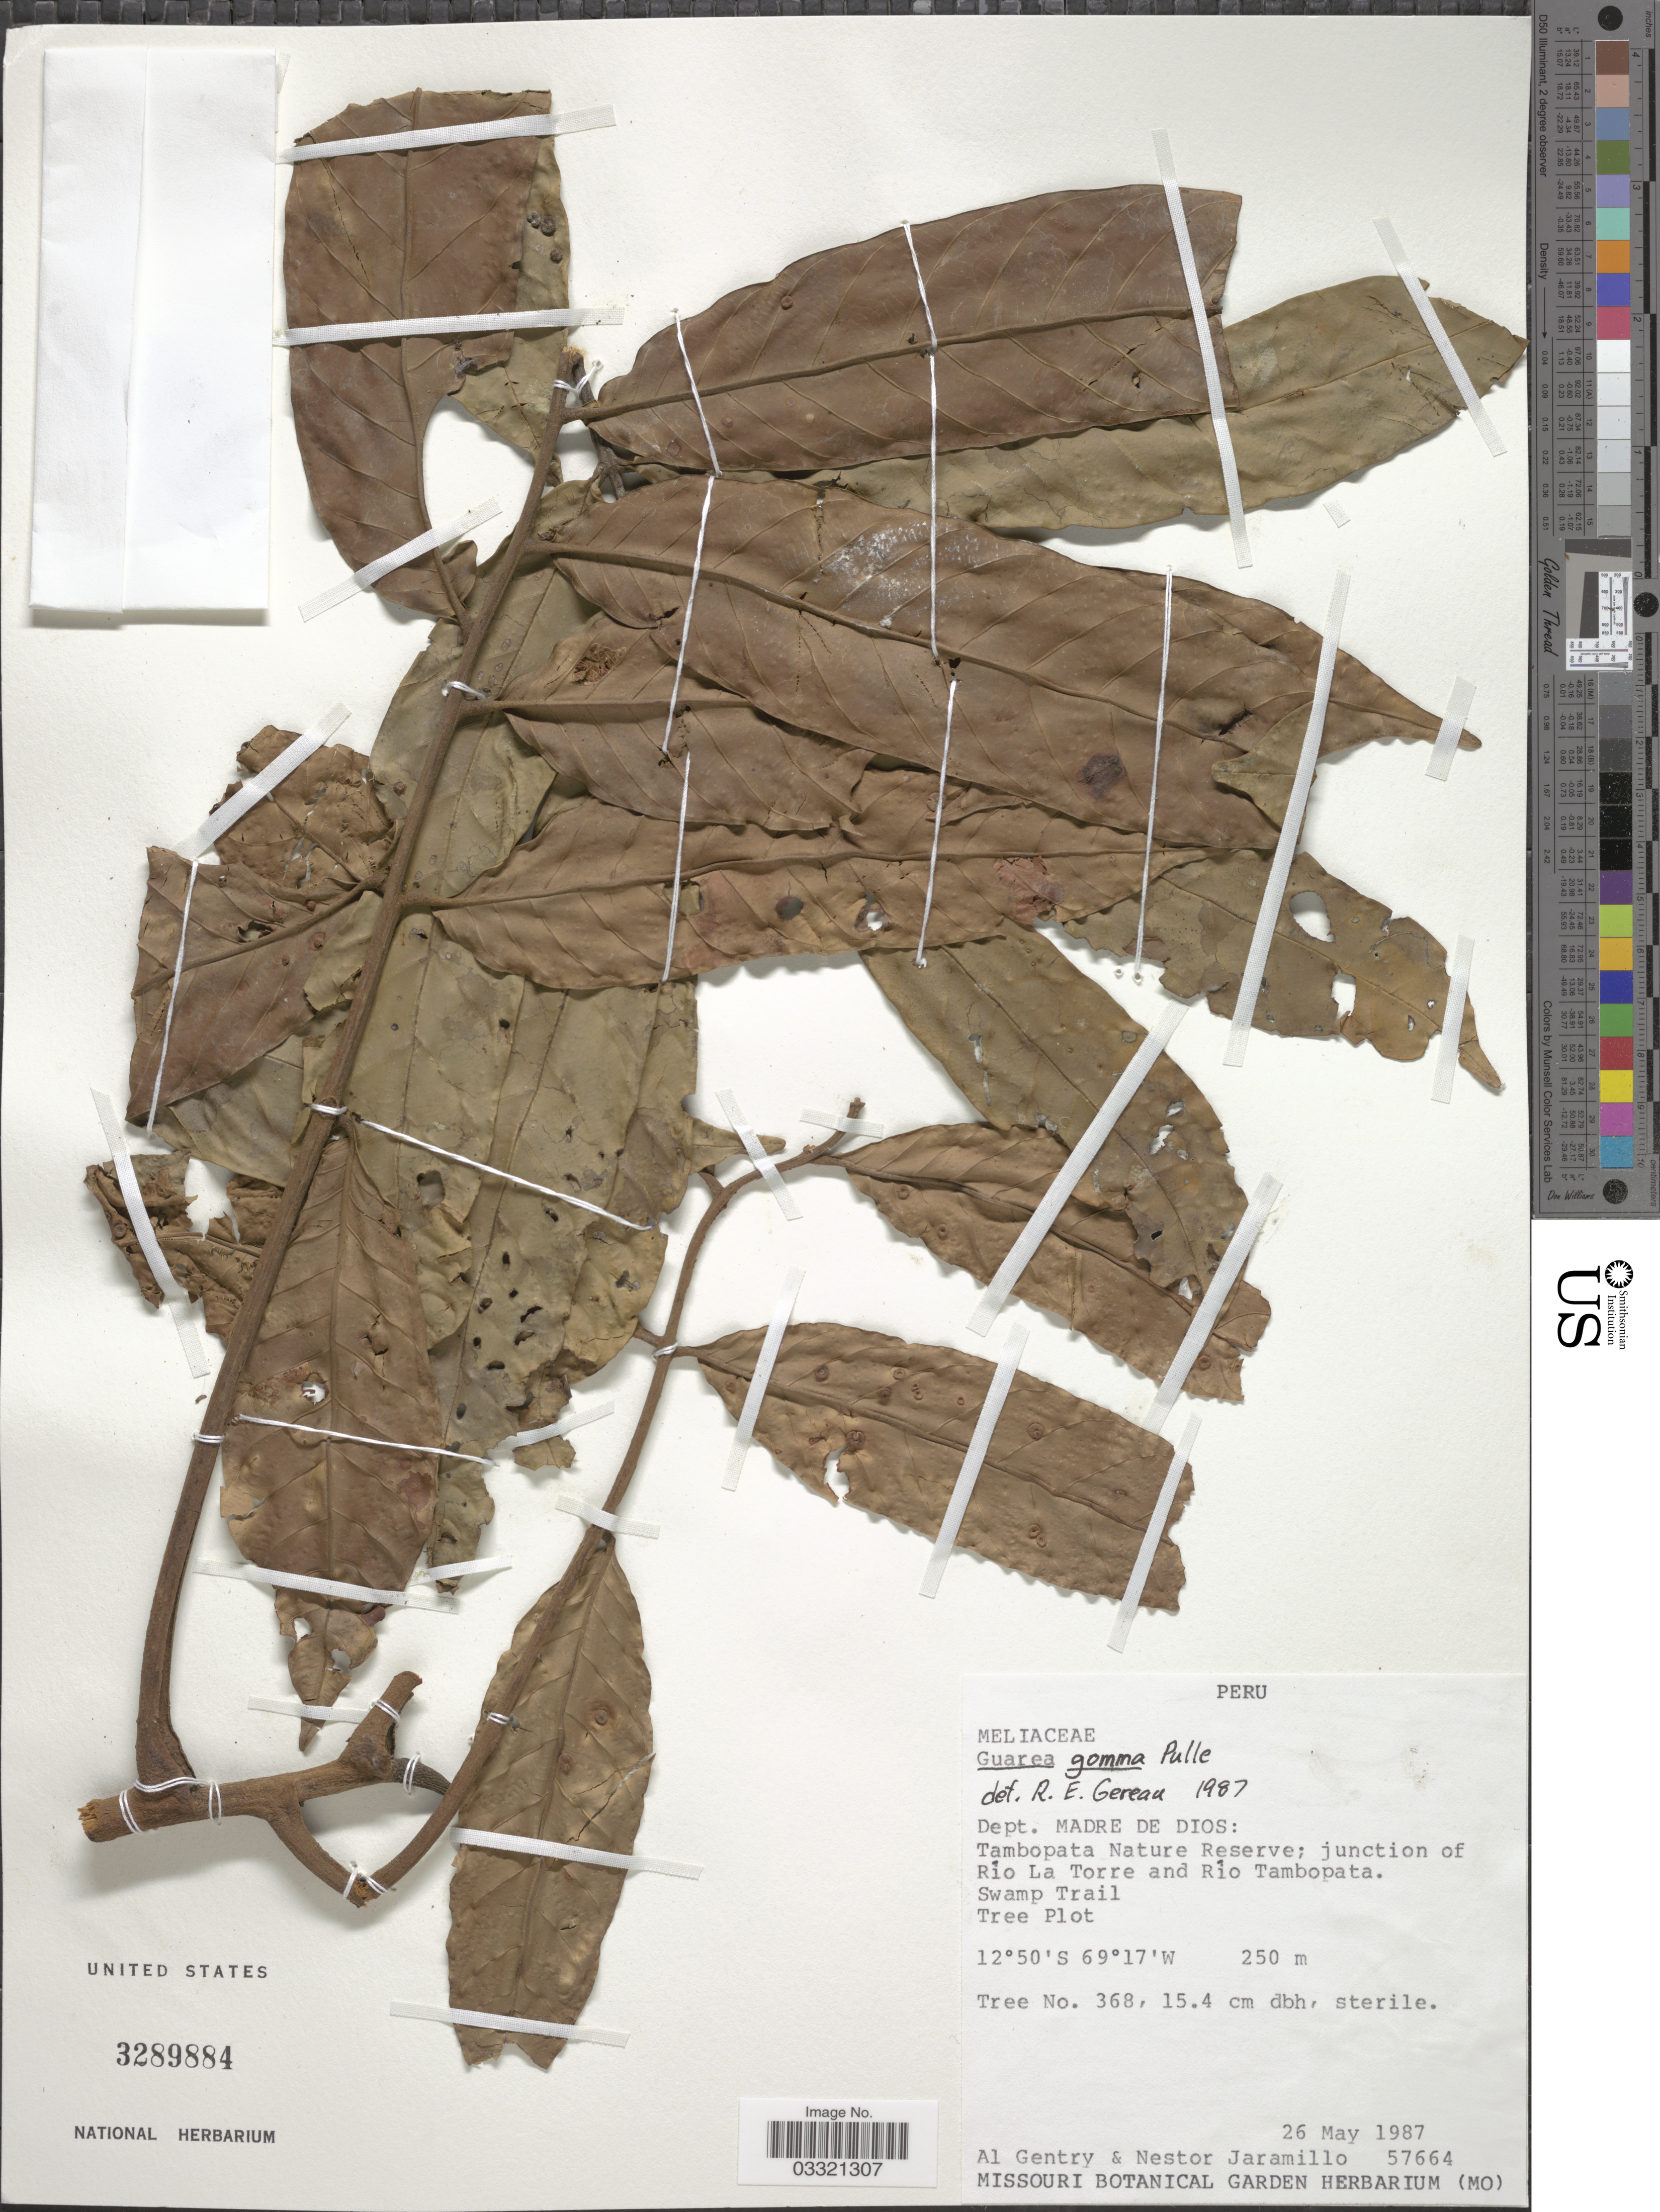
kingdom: Plantae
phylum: Tracheophyta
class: Magnoliopsida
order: Sapindales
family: Meliaceae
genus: Guarea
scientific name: Guarea gomma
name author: Pulle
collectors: A. H. Gentry & N. Jaramillo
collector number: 57664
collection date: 1987-05-26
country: Peru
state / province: Madre de Dios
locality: Dept. Madre de Dios: Tambopata Nature Reserve; junction of Río La Torre and Río Tambopata. Swamp Trail.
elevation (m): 250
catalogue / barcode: US 3289884